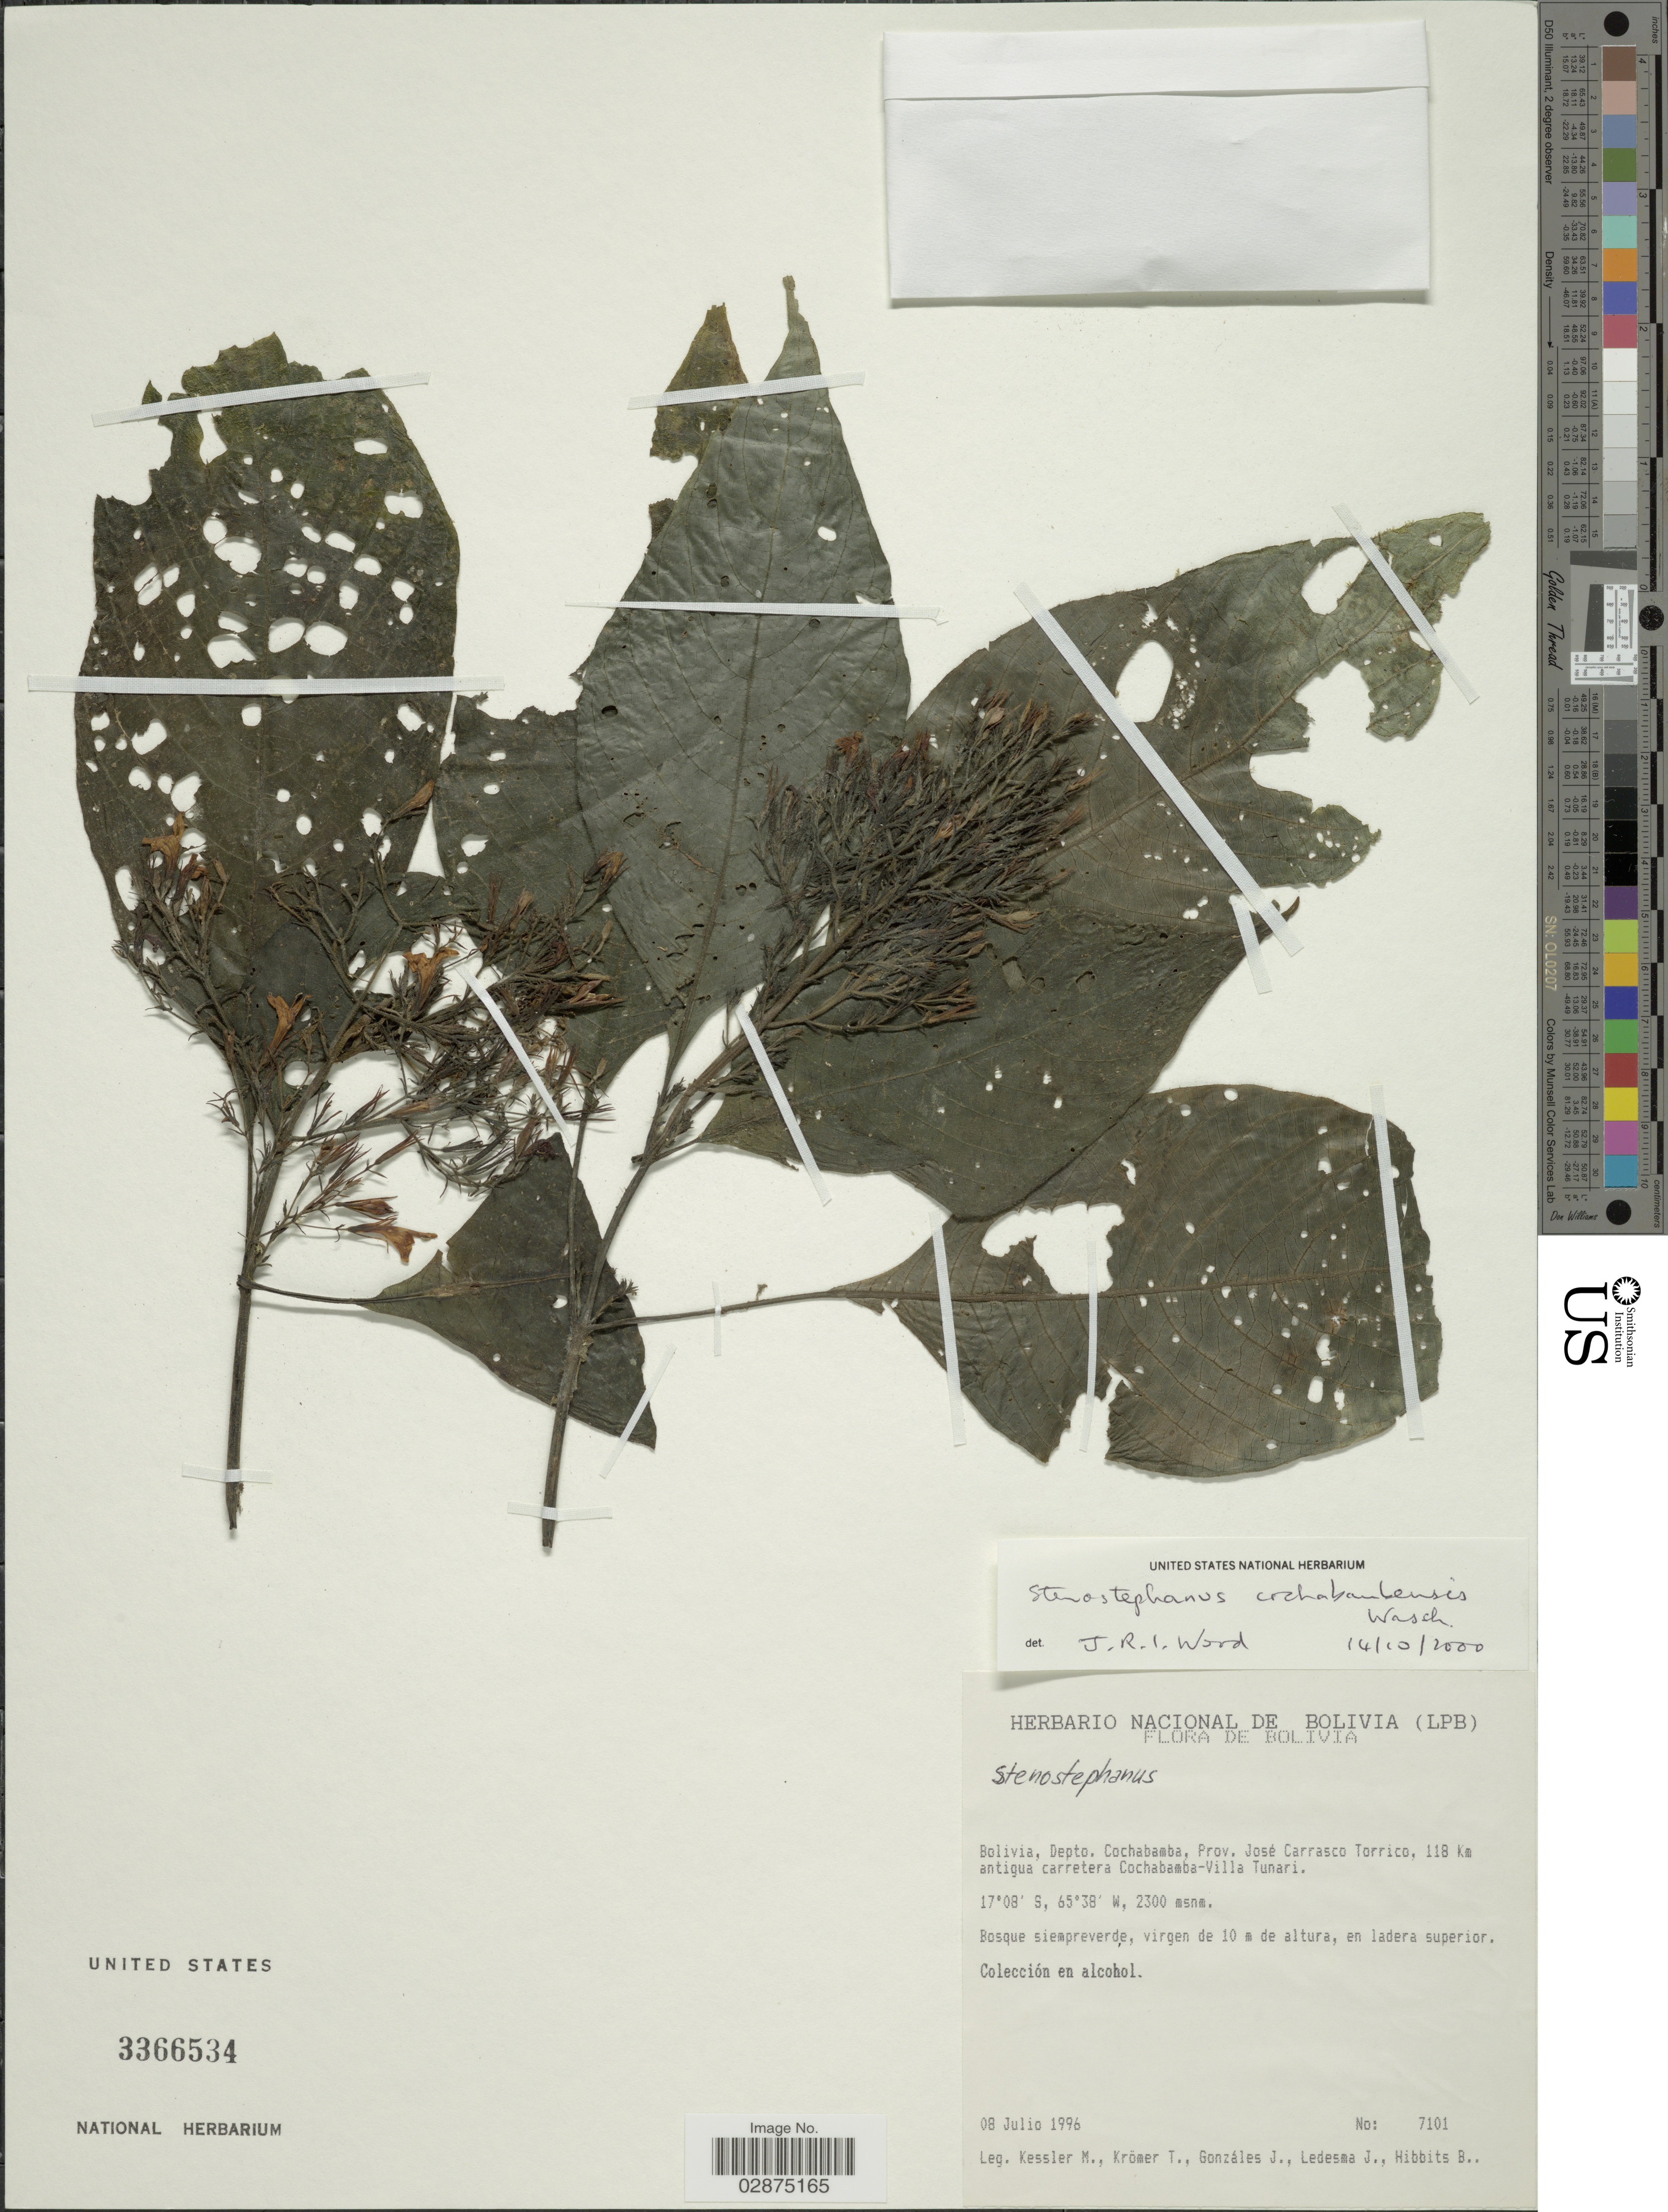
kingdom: Plantae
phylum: Tracheophyta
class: Magnoliopsida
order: Lamiales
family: Acanthaceae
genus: Stenostephanus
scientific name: Stenostephanus cochabambensis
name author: Wassh.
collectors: M. Kessler, T. Krömer, J. Gonzales, J. Ledesma & B. Hibbits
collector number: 7101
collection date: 1996-07-08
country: Bolivia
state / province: Cochabamba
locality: Depto. Cochabamba, Prov. José Carrasco Torrico, 118 Km antigua carretera Cochabamba-Villa Tunari.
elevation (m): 2300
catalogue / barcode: US 3366534